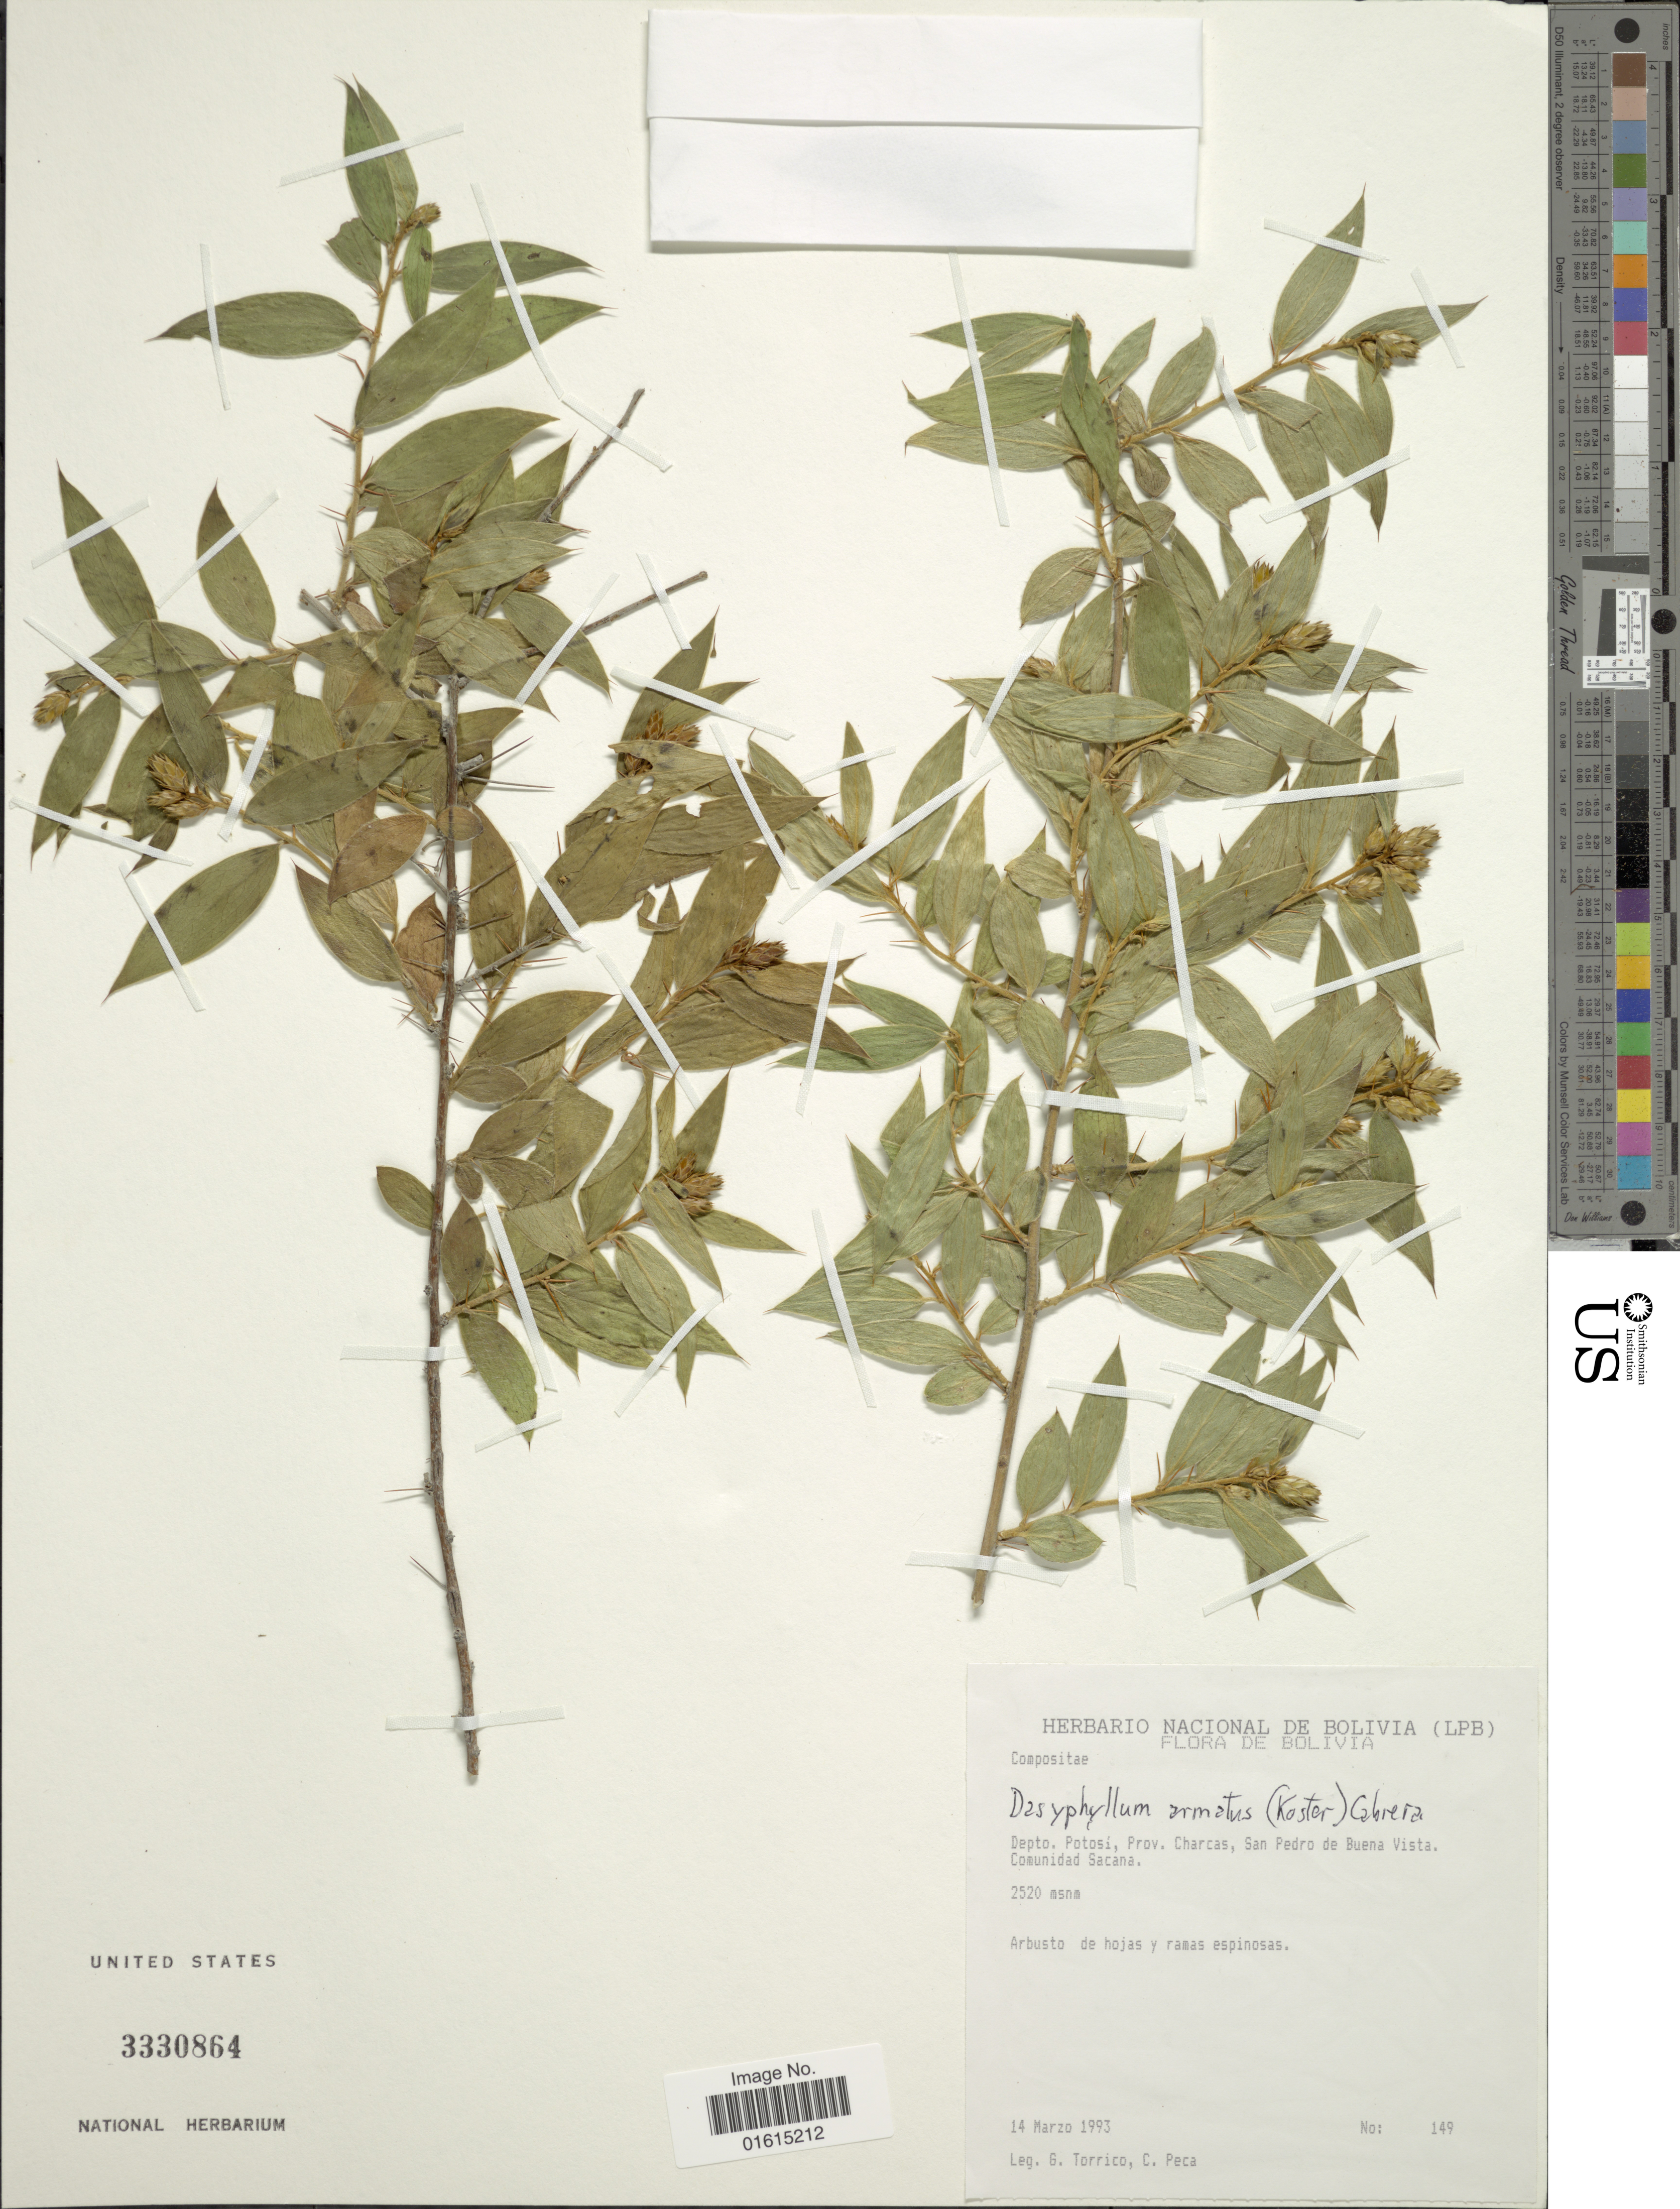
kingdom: Plantae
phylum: Tracheophyta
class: Magnoliopsida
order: Asterales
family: Asteraceae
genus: Dasyphyllum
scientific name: Dasyphyllum armatum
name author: (J. Kost.) Cabrera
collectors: G. Torrico & C. Peca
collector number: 149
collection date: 1993-03-14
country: Bolivia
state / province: Potosi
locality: Depto. Potosi, Prov. Charcas, San Pedro de Buena Vista, Comunidad Sacana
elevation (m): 2520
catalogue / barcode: US 3330864